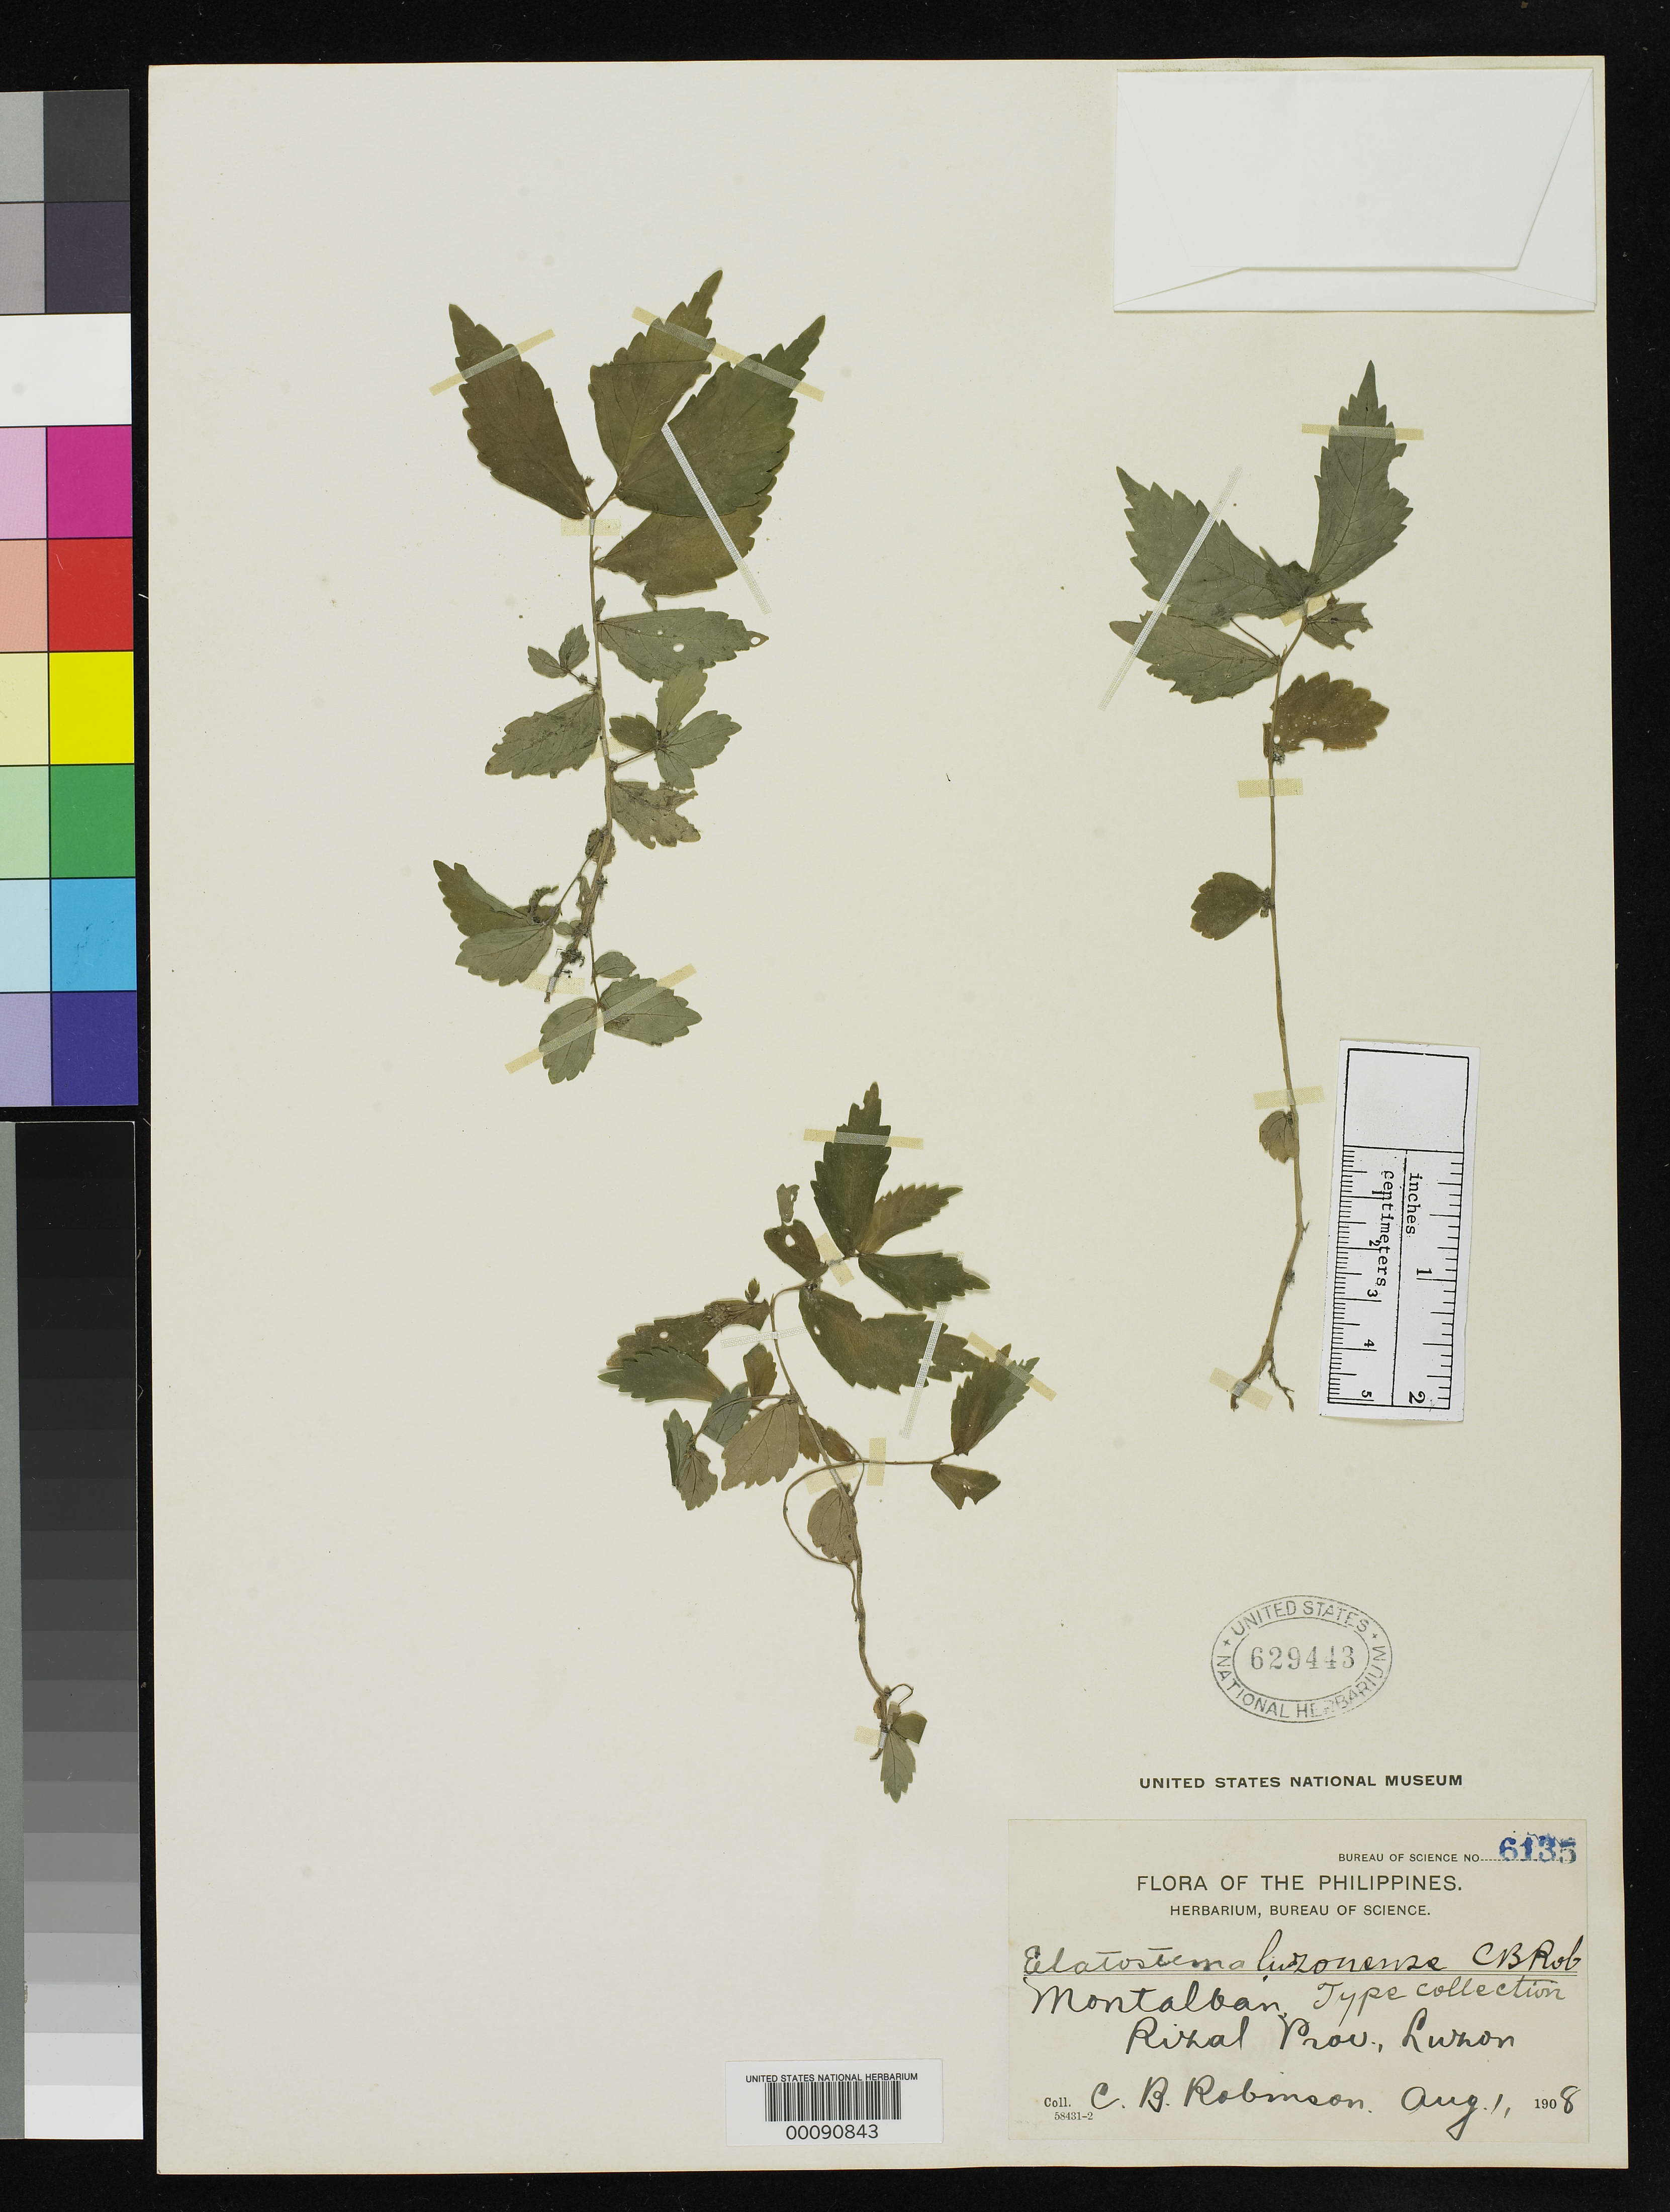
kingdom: Plantae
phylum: Tracheophyta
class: Magnoliopsida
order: Rosales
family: Urticaceae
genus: Elatostema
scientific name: Elatostema luzonense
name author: C.B. Rob.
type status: Isotype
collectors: C. Robinson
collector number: Bur. Sci. 6135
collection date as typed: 01 Aug 1908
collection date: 1908-08-01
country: Philippines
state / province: Calabarzon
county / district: Rizal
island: Luzon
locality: Montalban.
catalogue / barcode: US 629443